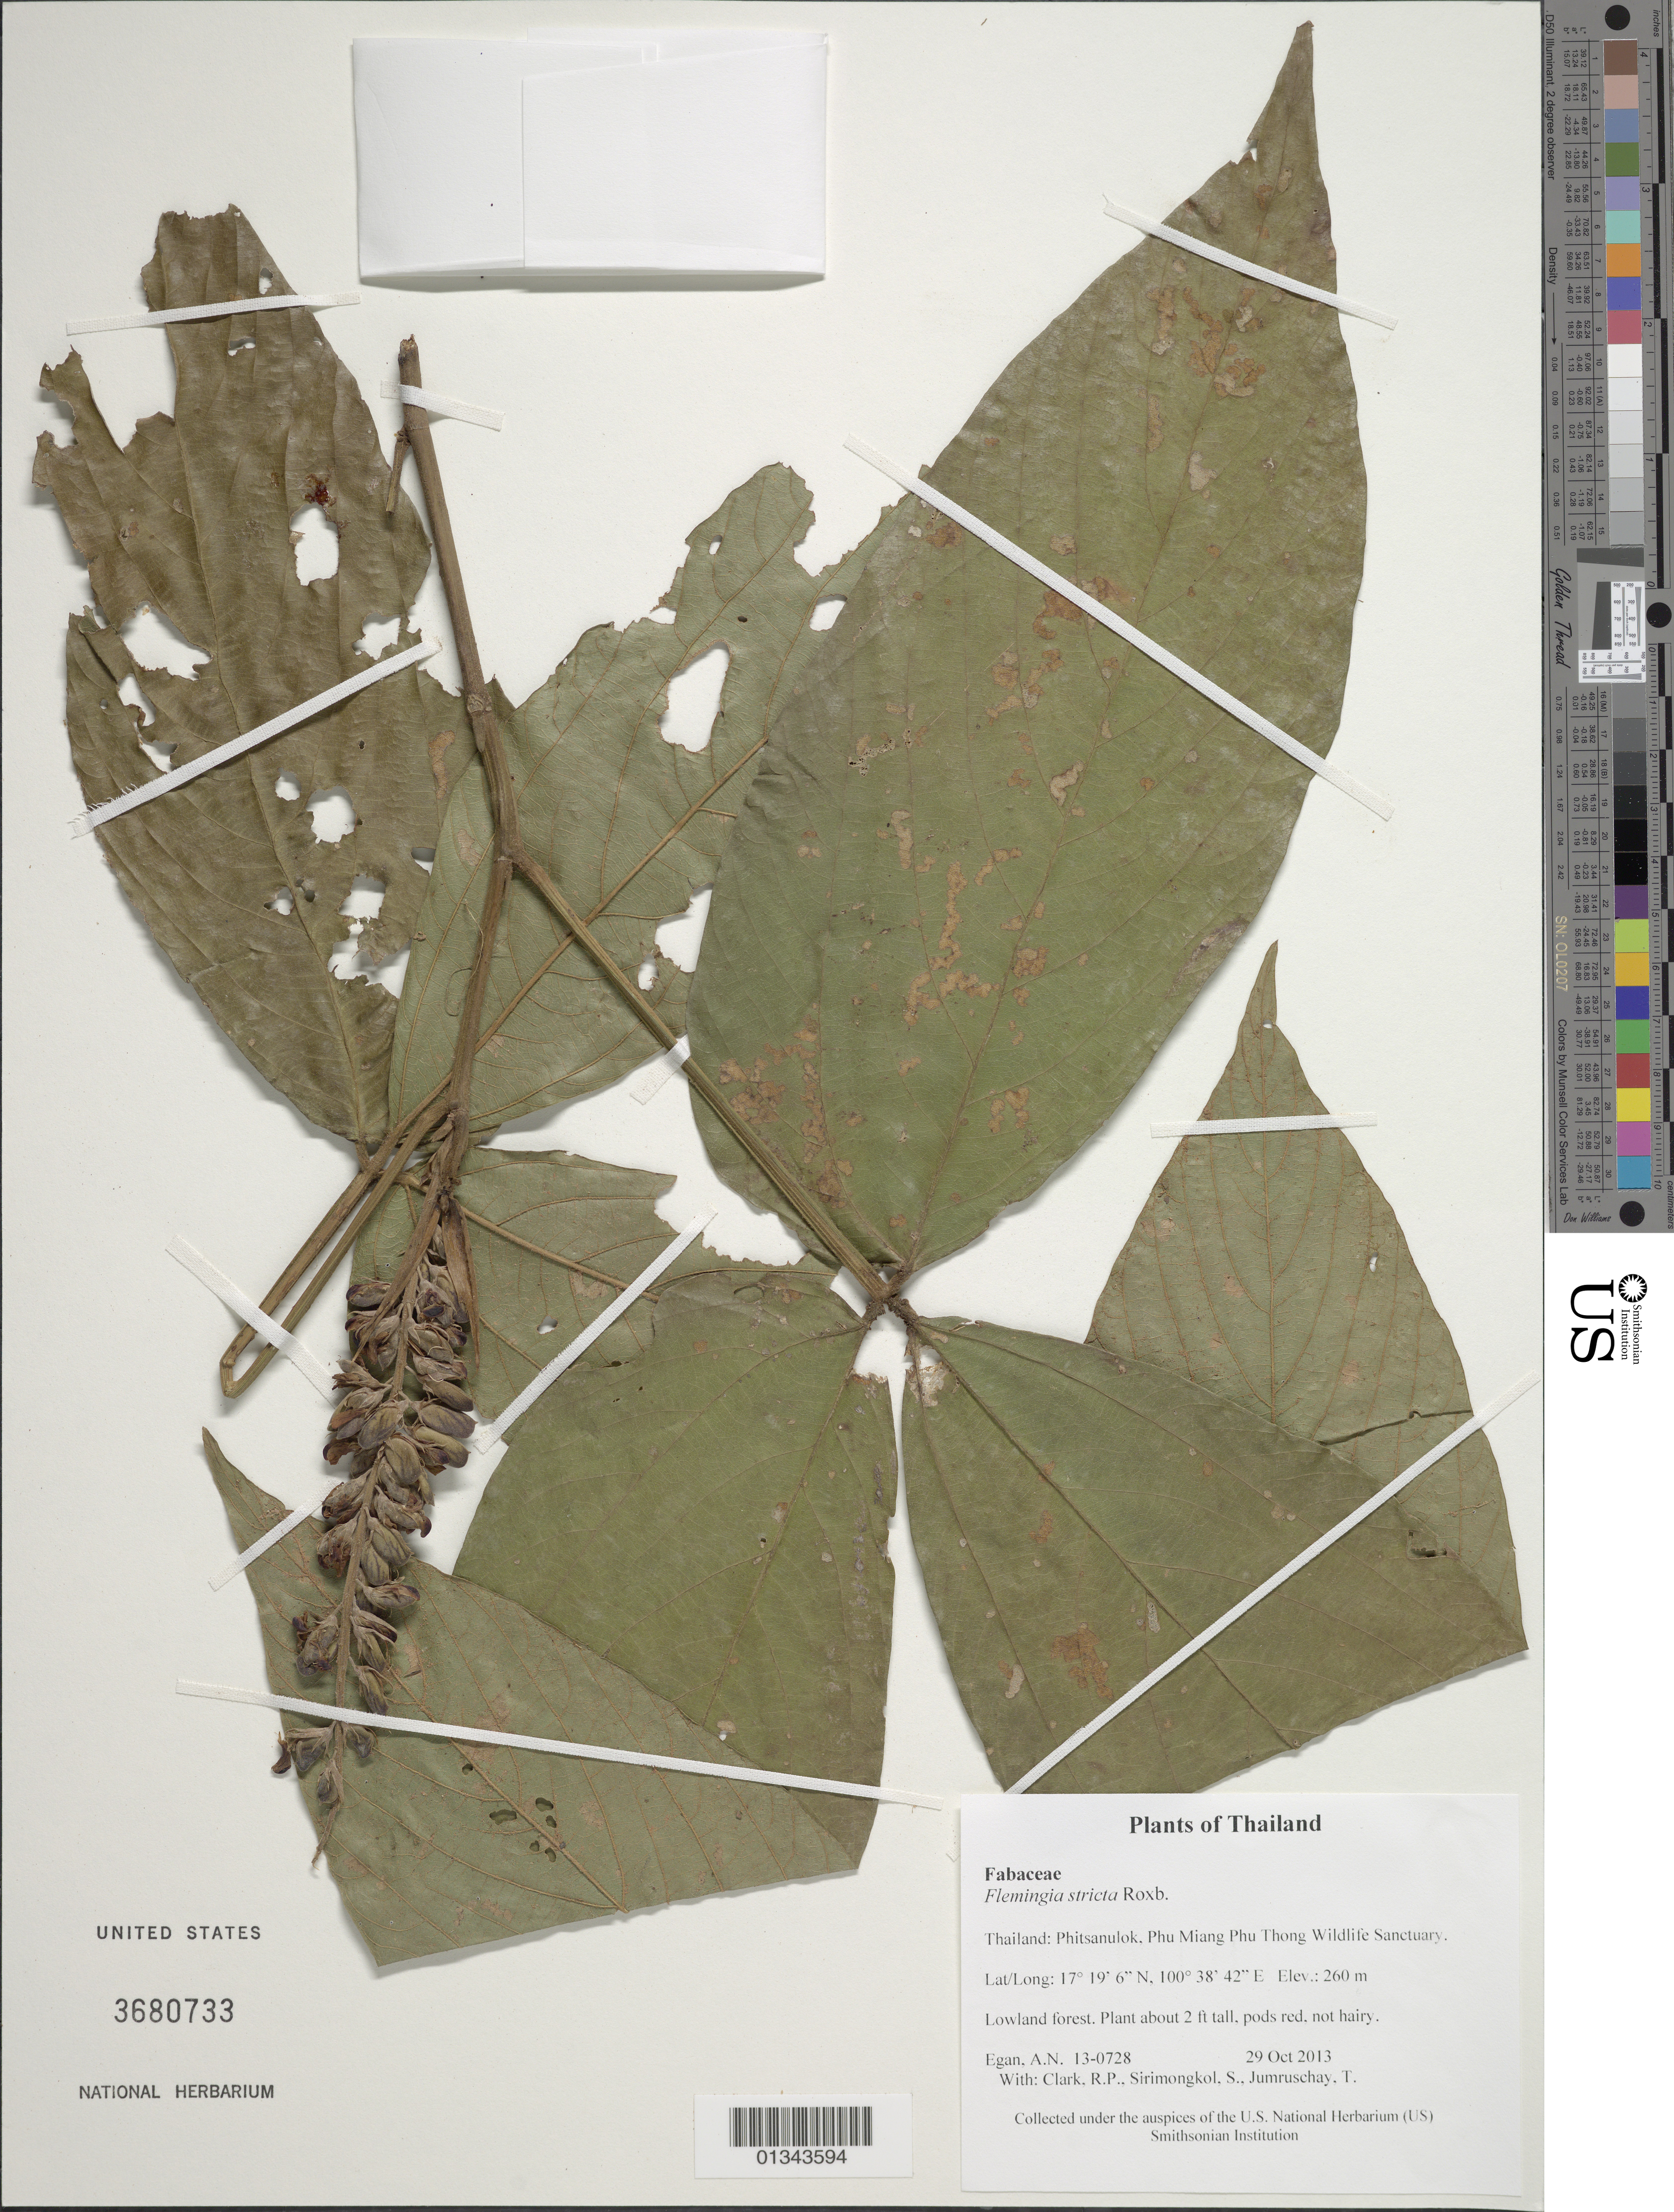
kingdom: Plantae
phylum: Tracheophyta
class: Magnoliopsida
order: Fabales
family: Fabaceae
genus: Flemingia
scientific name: Flemingia stricta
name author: Roxb.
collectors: A. N. Egan, R. P. Clark, S. Sirimongkol & T. Jumruschay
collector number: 13-0728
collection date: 2013-10-29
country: Thailand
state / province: Phitsanulok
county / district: Chat Trakan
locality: Phu Miang Phu Thong Wildlife Sanctuary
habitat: Lowland forest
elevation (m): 260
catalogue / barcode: US 3680733